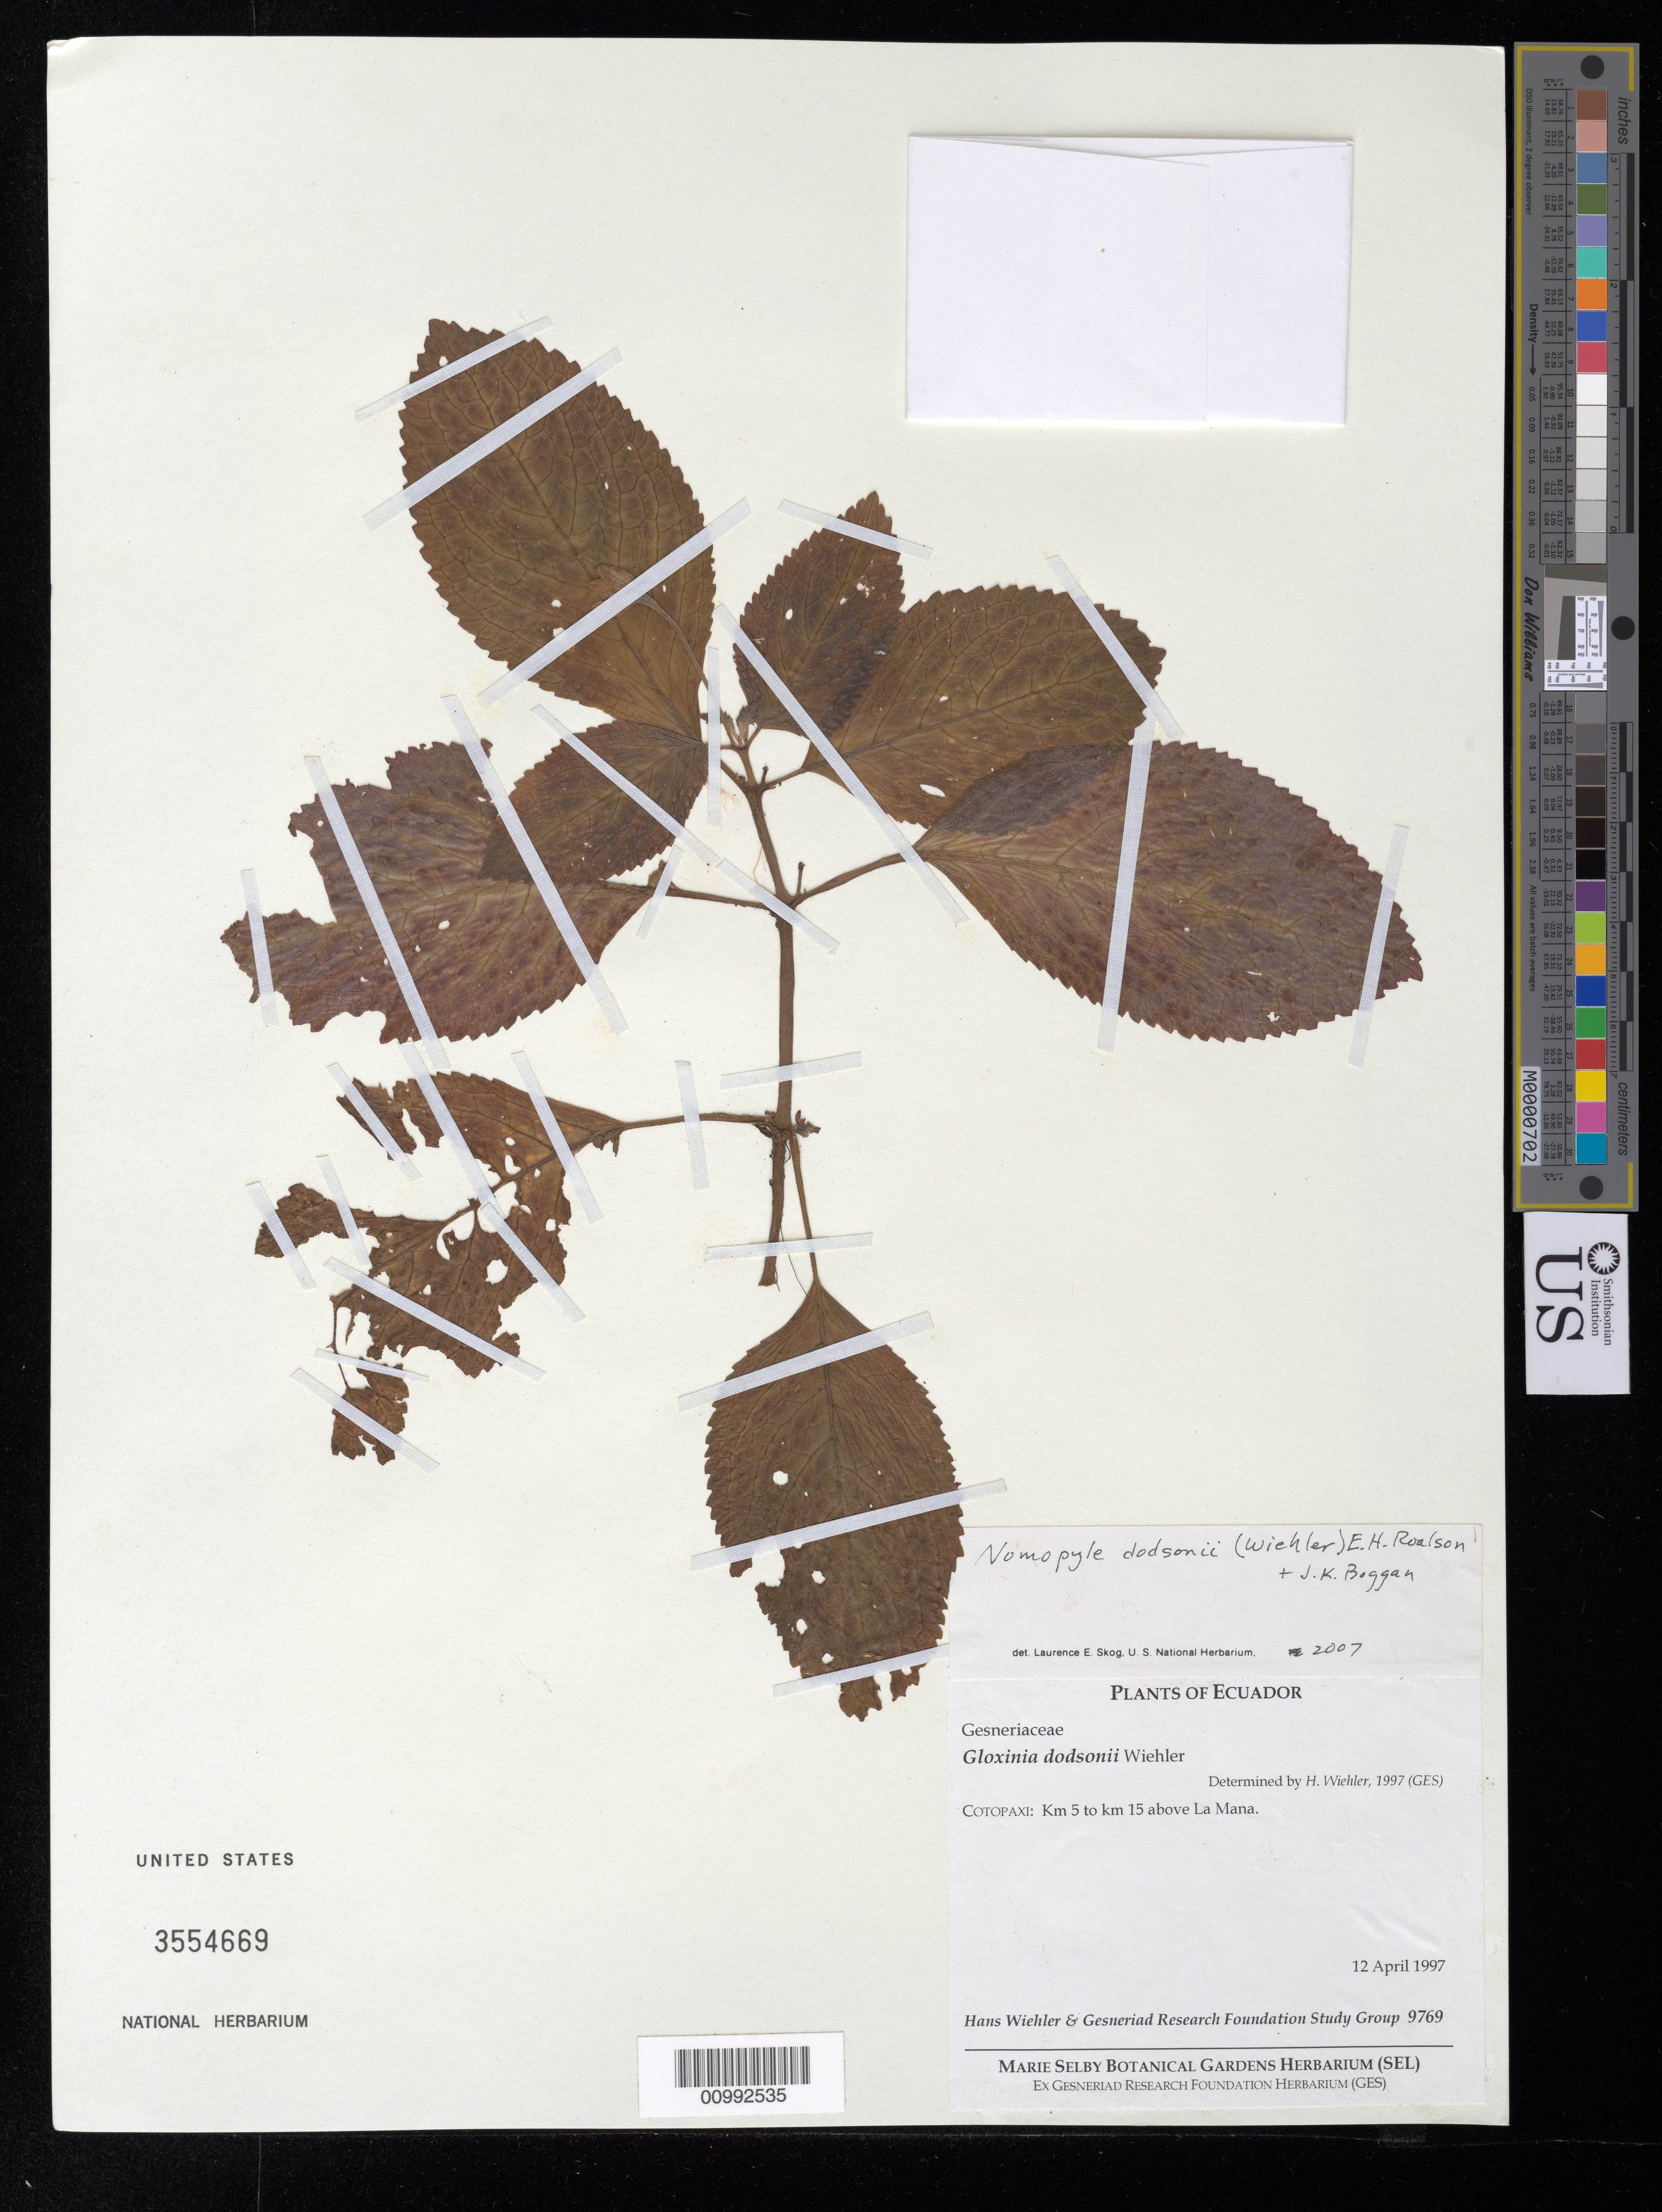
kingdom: Plantae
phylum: Tracheophyta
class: Magnoliopsida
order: Lamiales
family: Gesneriaceae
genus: Nomopyle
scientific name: Nomopyle dodsonii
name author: (Wiehler) Roalson & Boggan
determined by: Skog, Laurence E.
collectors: H. J. Wiehler & GRF Study Group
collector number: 9769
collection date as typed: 12 Apr 1997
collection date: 1997-04-12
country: Ecuador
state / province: Cotopaxi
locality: Cotopaxi: km 5 to km 15 above La Mana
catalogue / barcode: US 3554669